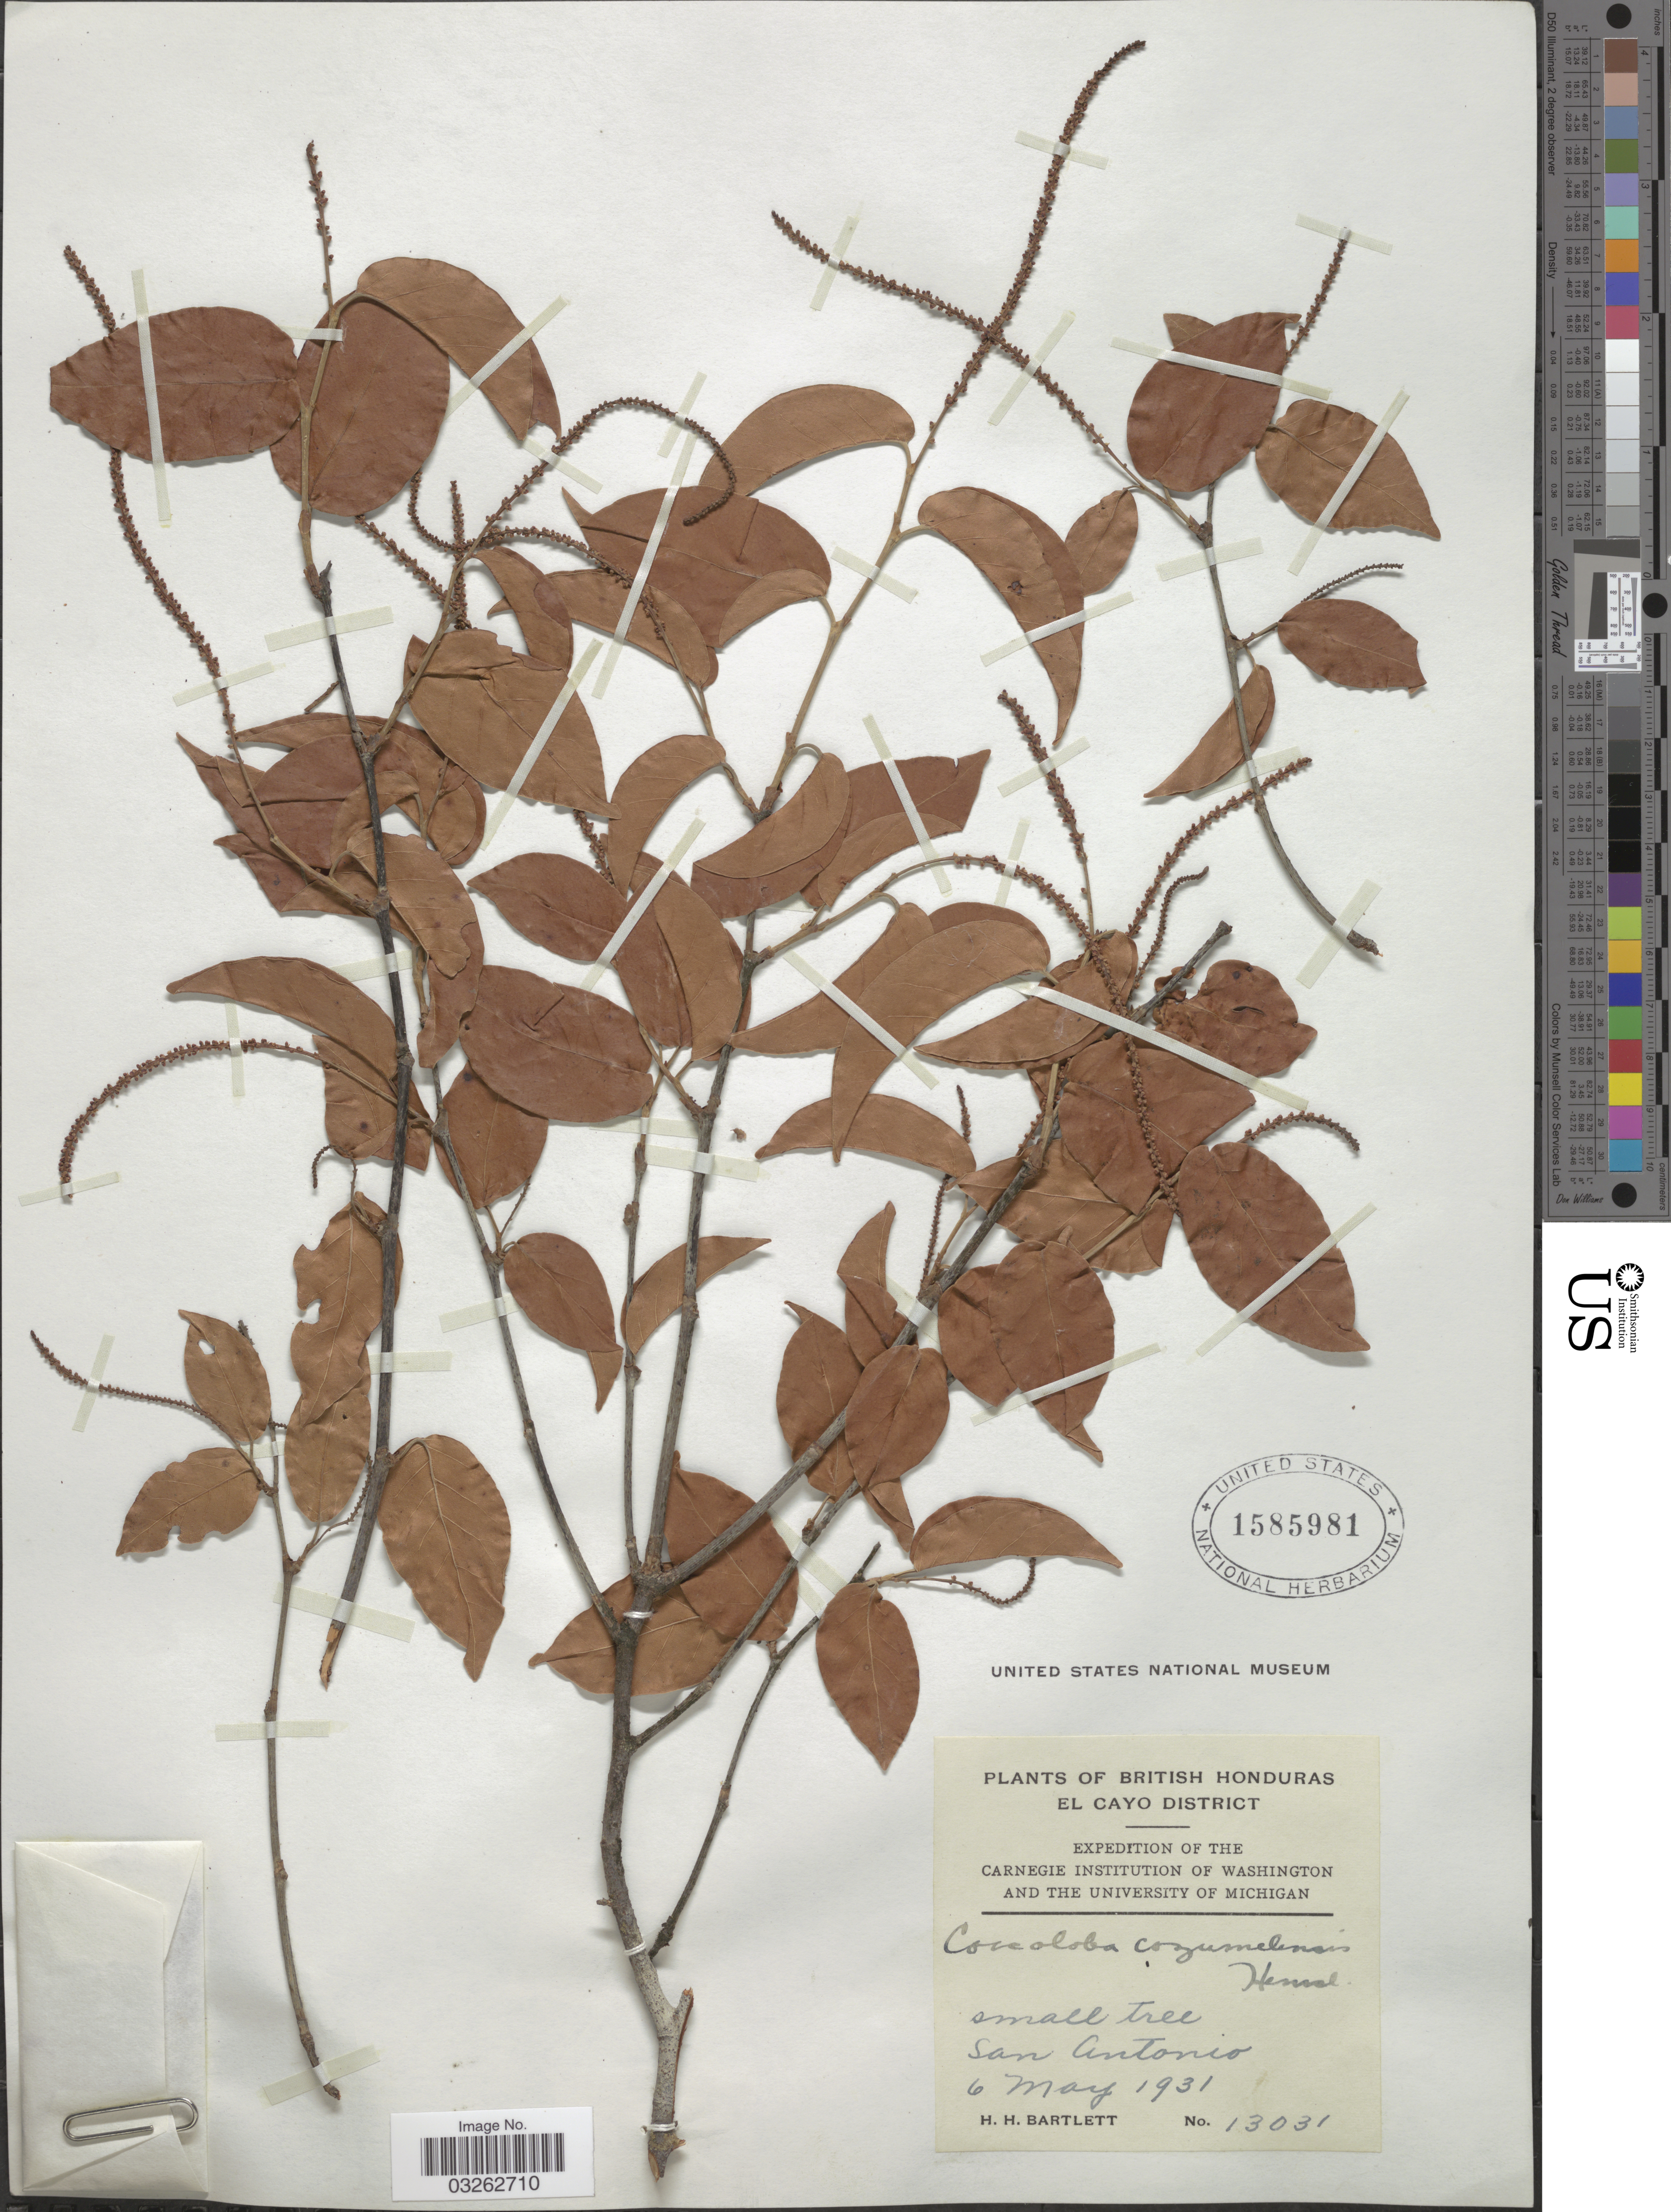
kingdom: Plantae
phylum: Tracheophyta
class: Magnoliopsida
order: Caryophyllales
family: Polygonaceae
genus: Coccoloba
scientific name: Coccoloba cozumelensis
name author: Hemsl.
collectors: H. H. Bartlett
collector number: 13031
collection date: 1931-05-06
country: Belize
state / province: Cayo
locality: British Honduras. El Cayo District. San Antonio.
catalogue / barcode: US 1585981